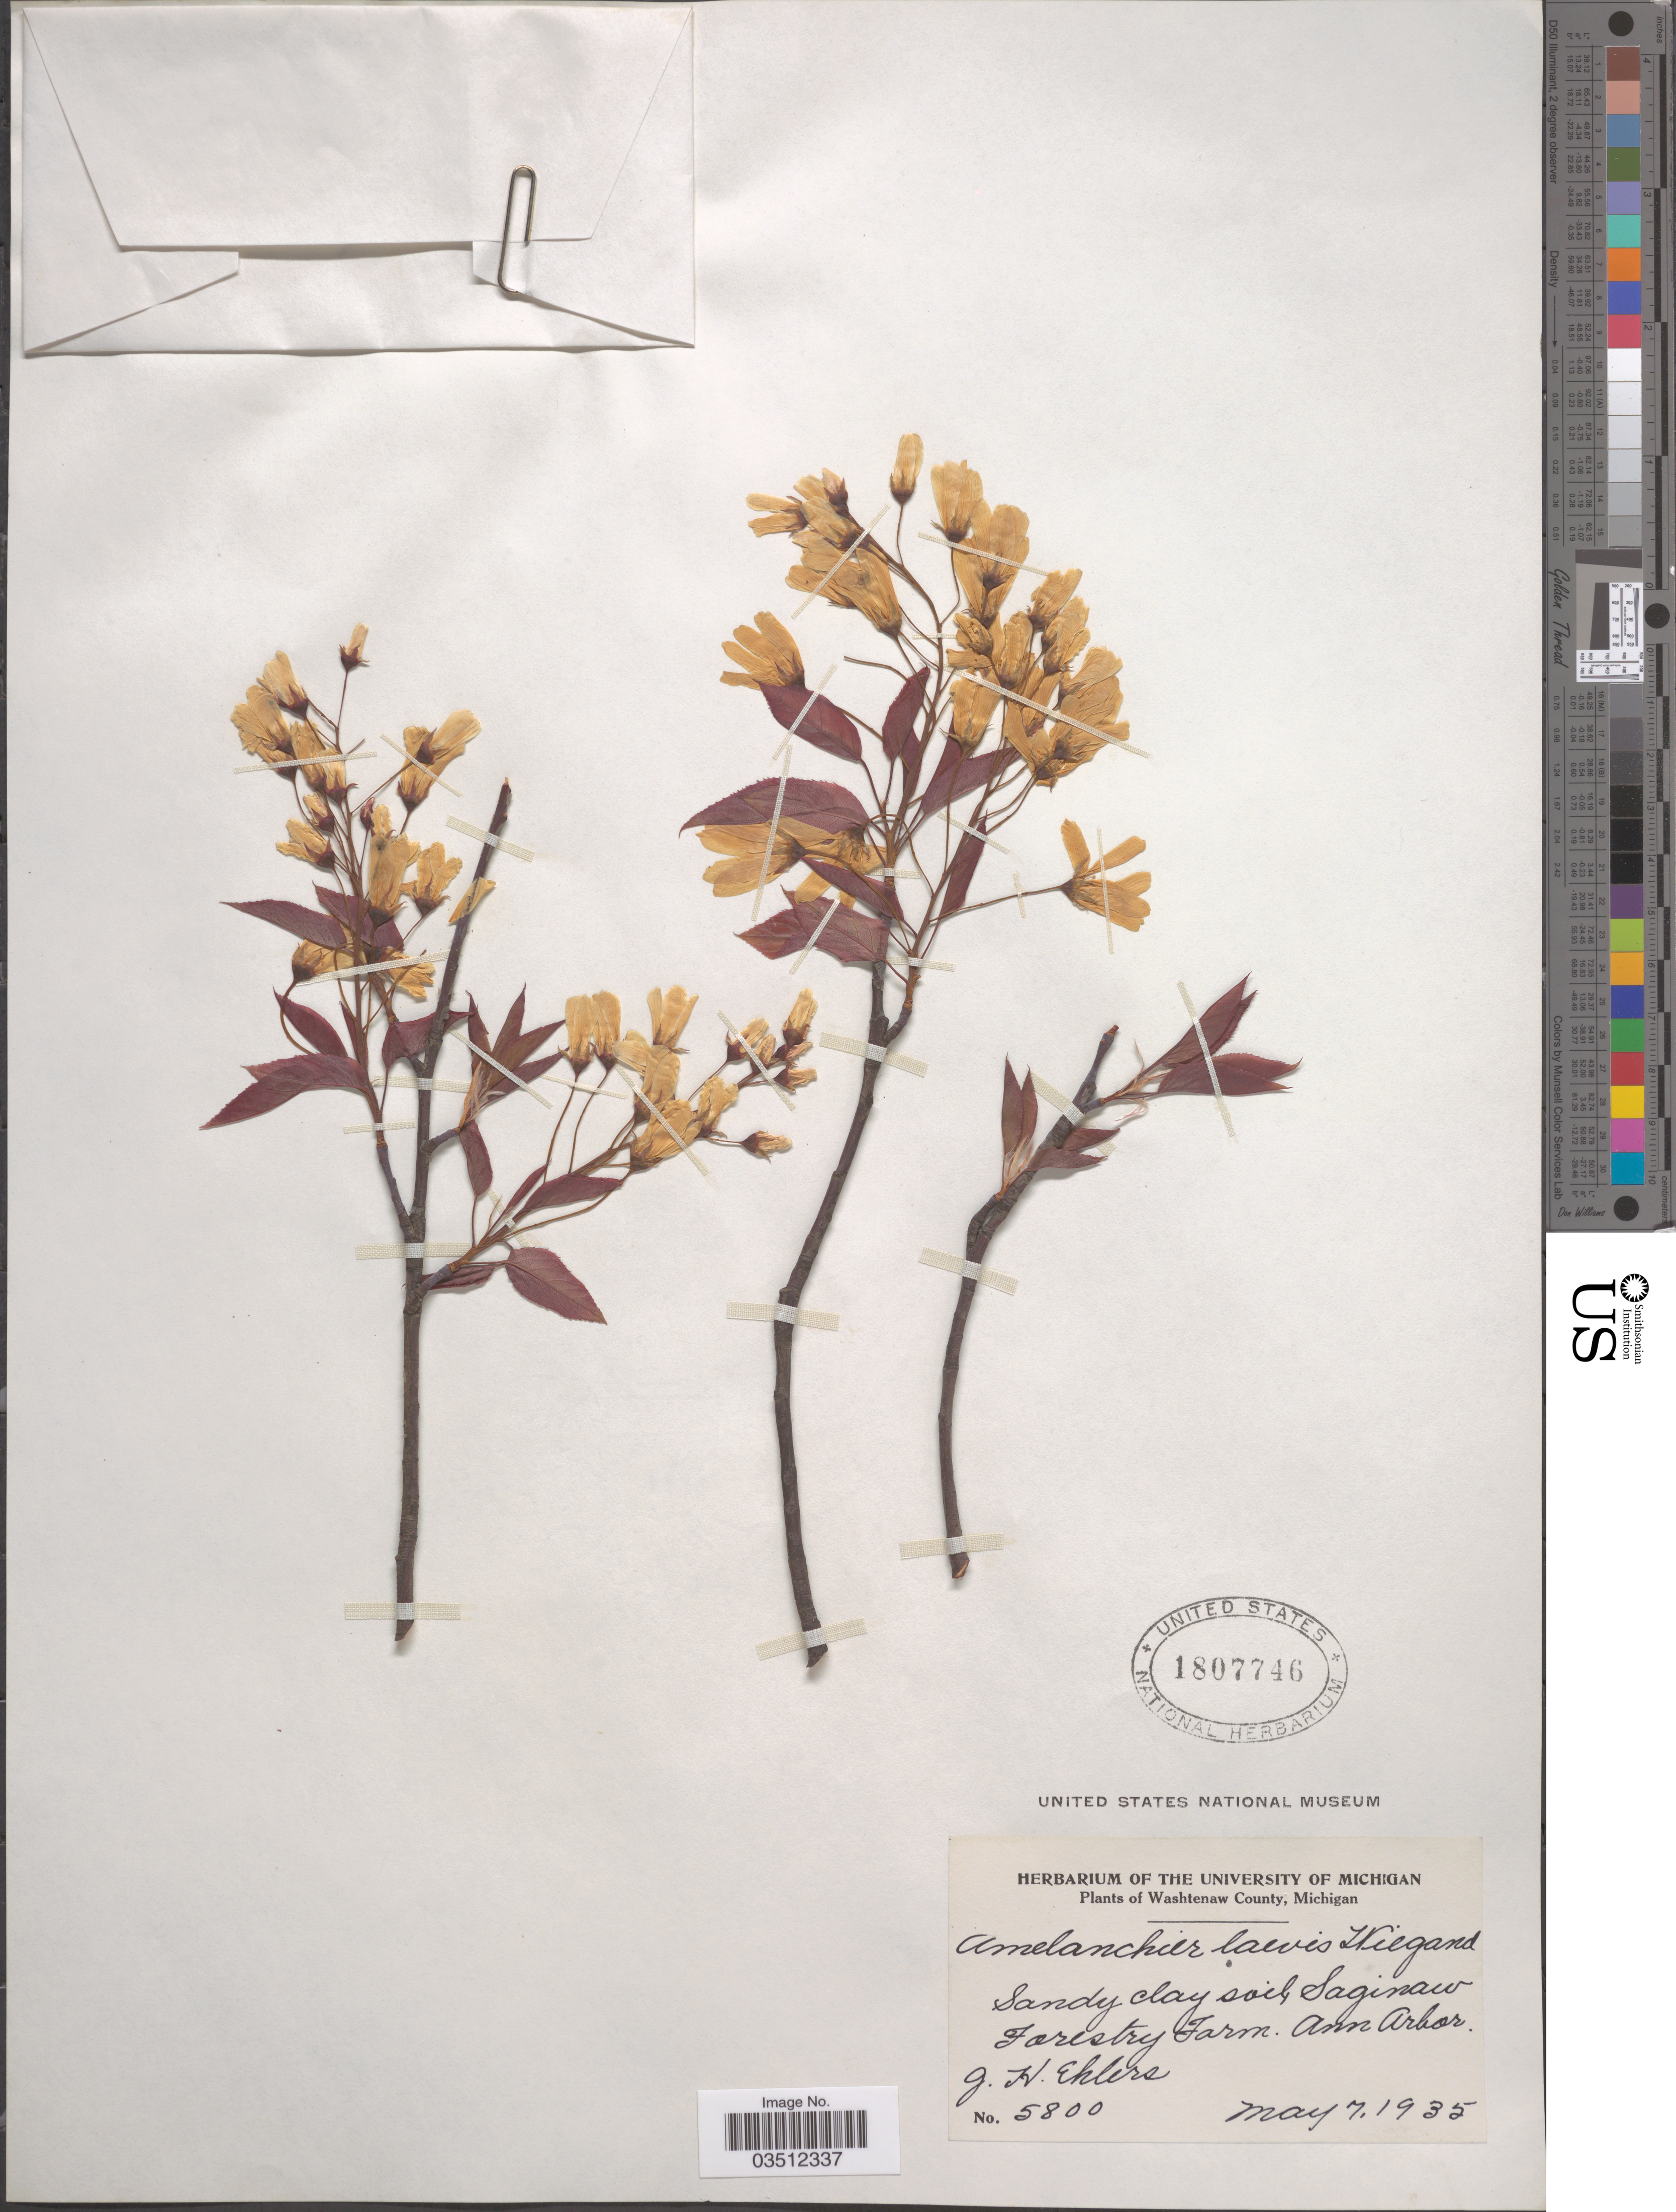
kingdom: Plantae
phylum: Tracheophyta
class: Magnoliopsida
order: Rosales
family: Rosaceae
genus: Amelanchier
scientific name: Amelanchier laevis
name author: Wiegand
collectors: J. H. Ehlers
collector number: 5800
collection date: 1935-05-07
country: United States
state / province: Michigan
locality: Washtenaw County. Saginaw Forestry Farm. Ann Arbor.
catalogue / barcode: US 1807746